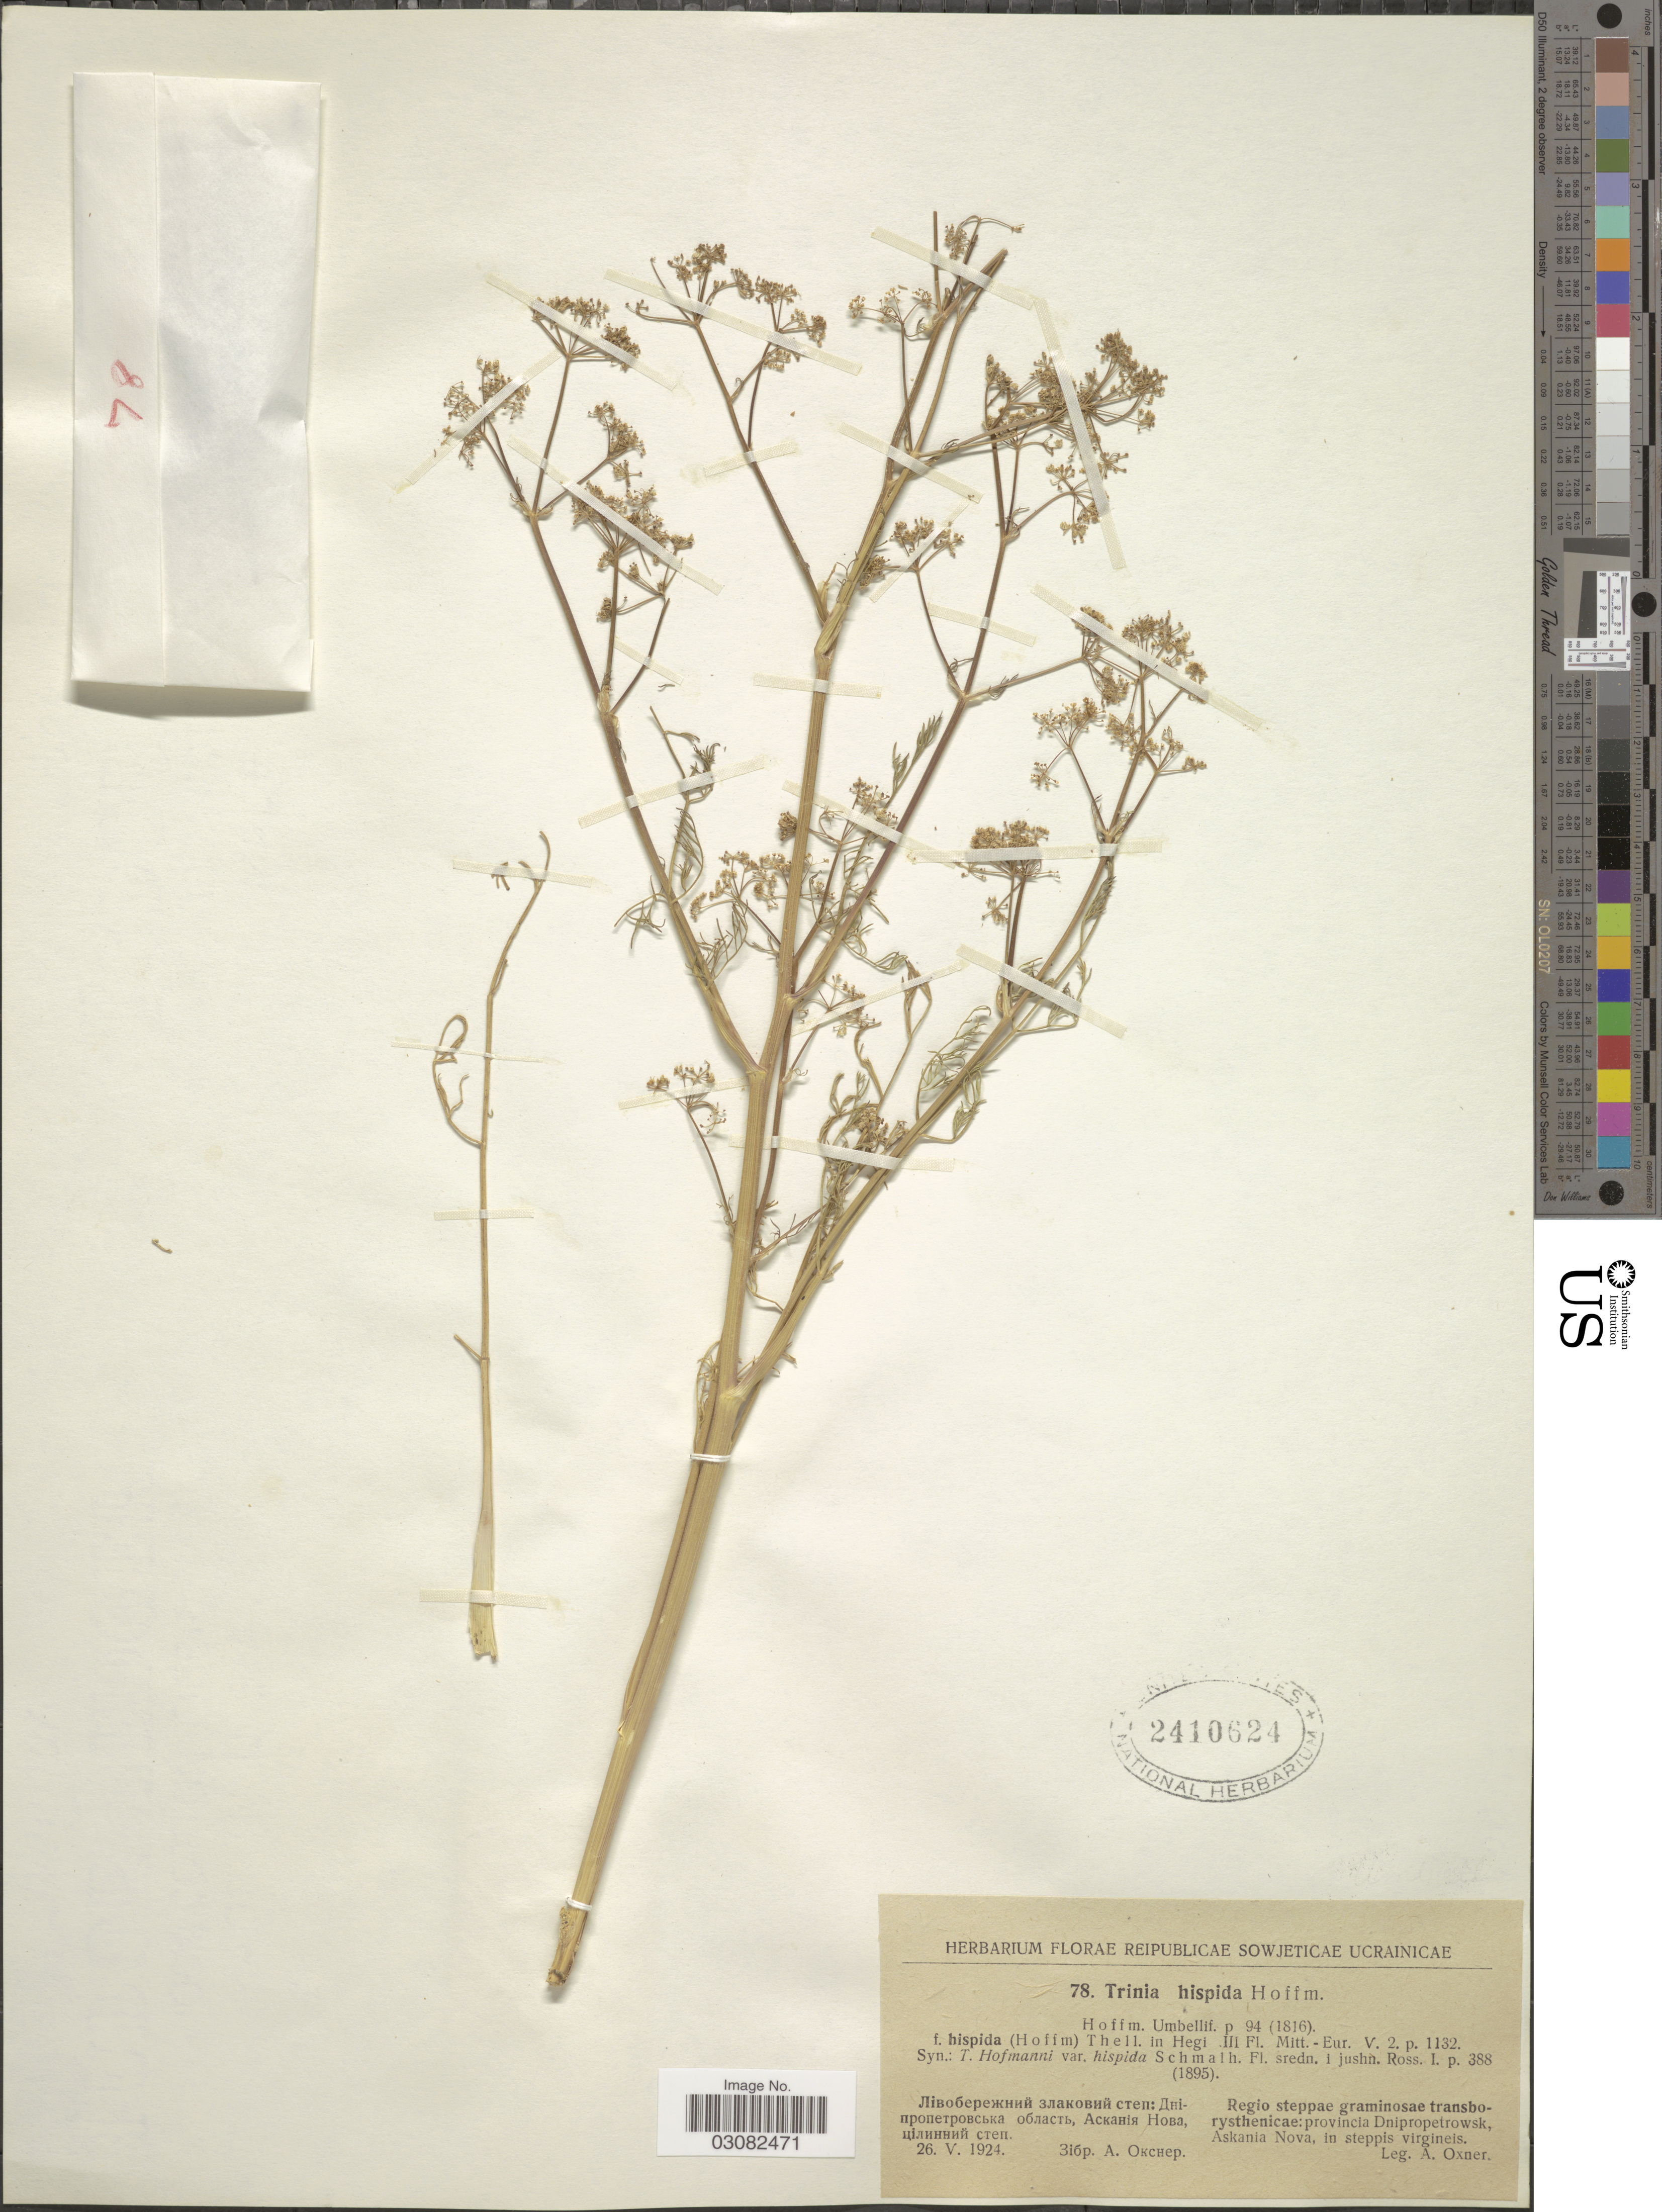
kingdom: Plantae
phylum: Tracheophyta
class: Magnoliopsida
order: Apiales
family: Apiaceae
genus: Trinia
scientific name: Trinia hispida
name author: Hoffm.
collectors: A. M. Oxner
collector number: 78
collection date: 1924-05-26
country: Ukraine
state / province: Dnipropetrovs'k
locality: Regio steppae graminosae transborystenicae: provincia Dnipropetrowsk, Askania Nova, in steppis virgineis.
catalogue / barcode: US 2410624